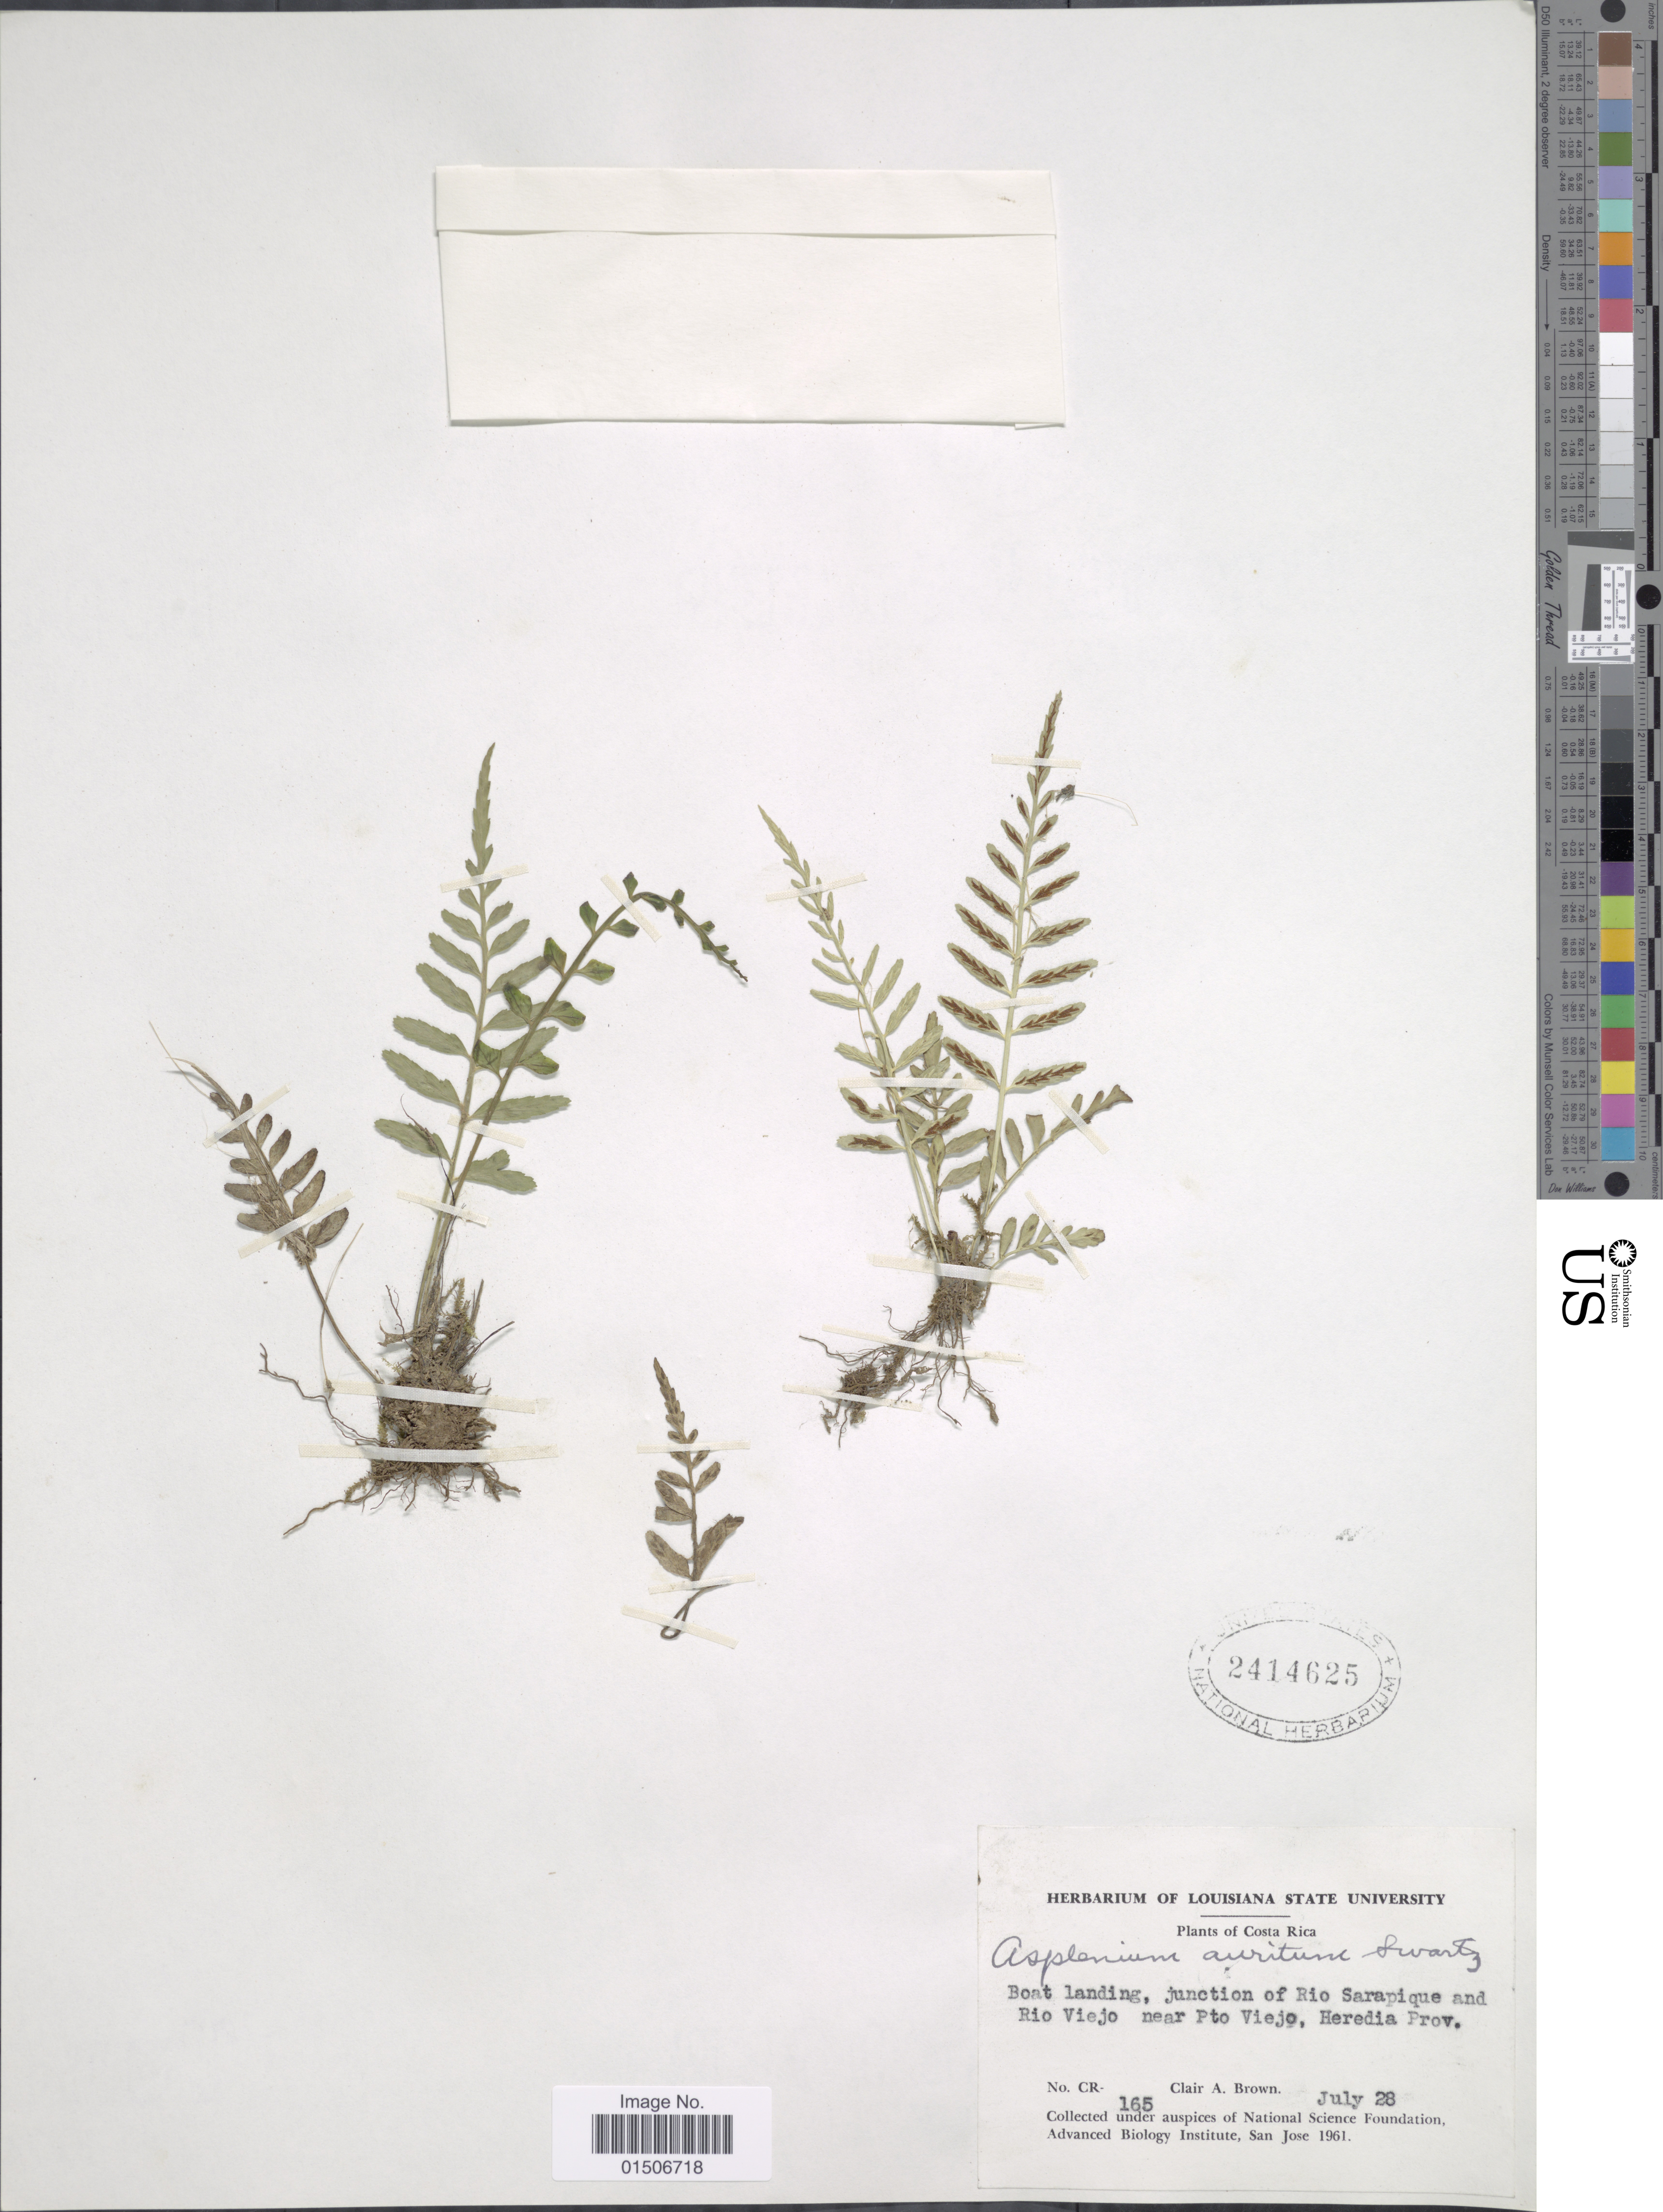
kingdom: Plantae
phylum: Tracheophyta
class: Polypodiopsida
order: Polypodiales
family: Aspleniaceae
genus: Asplenium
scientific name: Asplenium levyi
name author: E. Fourn.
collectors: C. A. Brown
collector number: CR-165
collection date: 1961-07-28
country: Costa Rica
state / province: Heredia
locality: Boat landing, junction of Rio Sarapique and Rio Viejo near Pto Viejo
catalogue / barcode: US 2414625